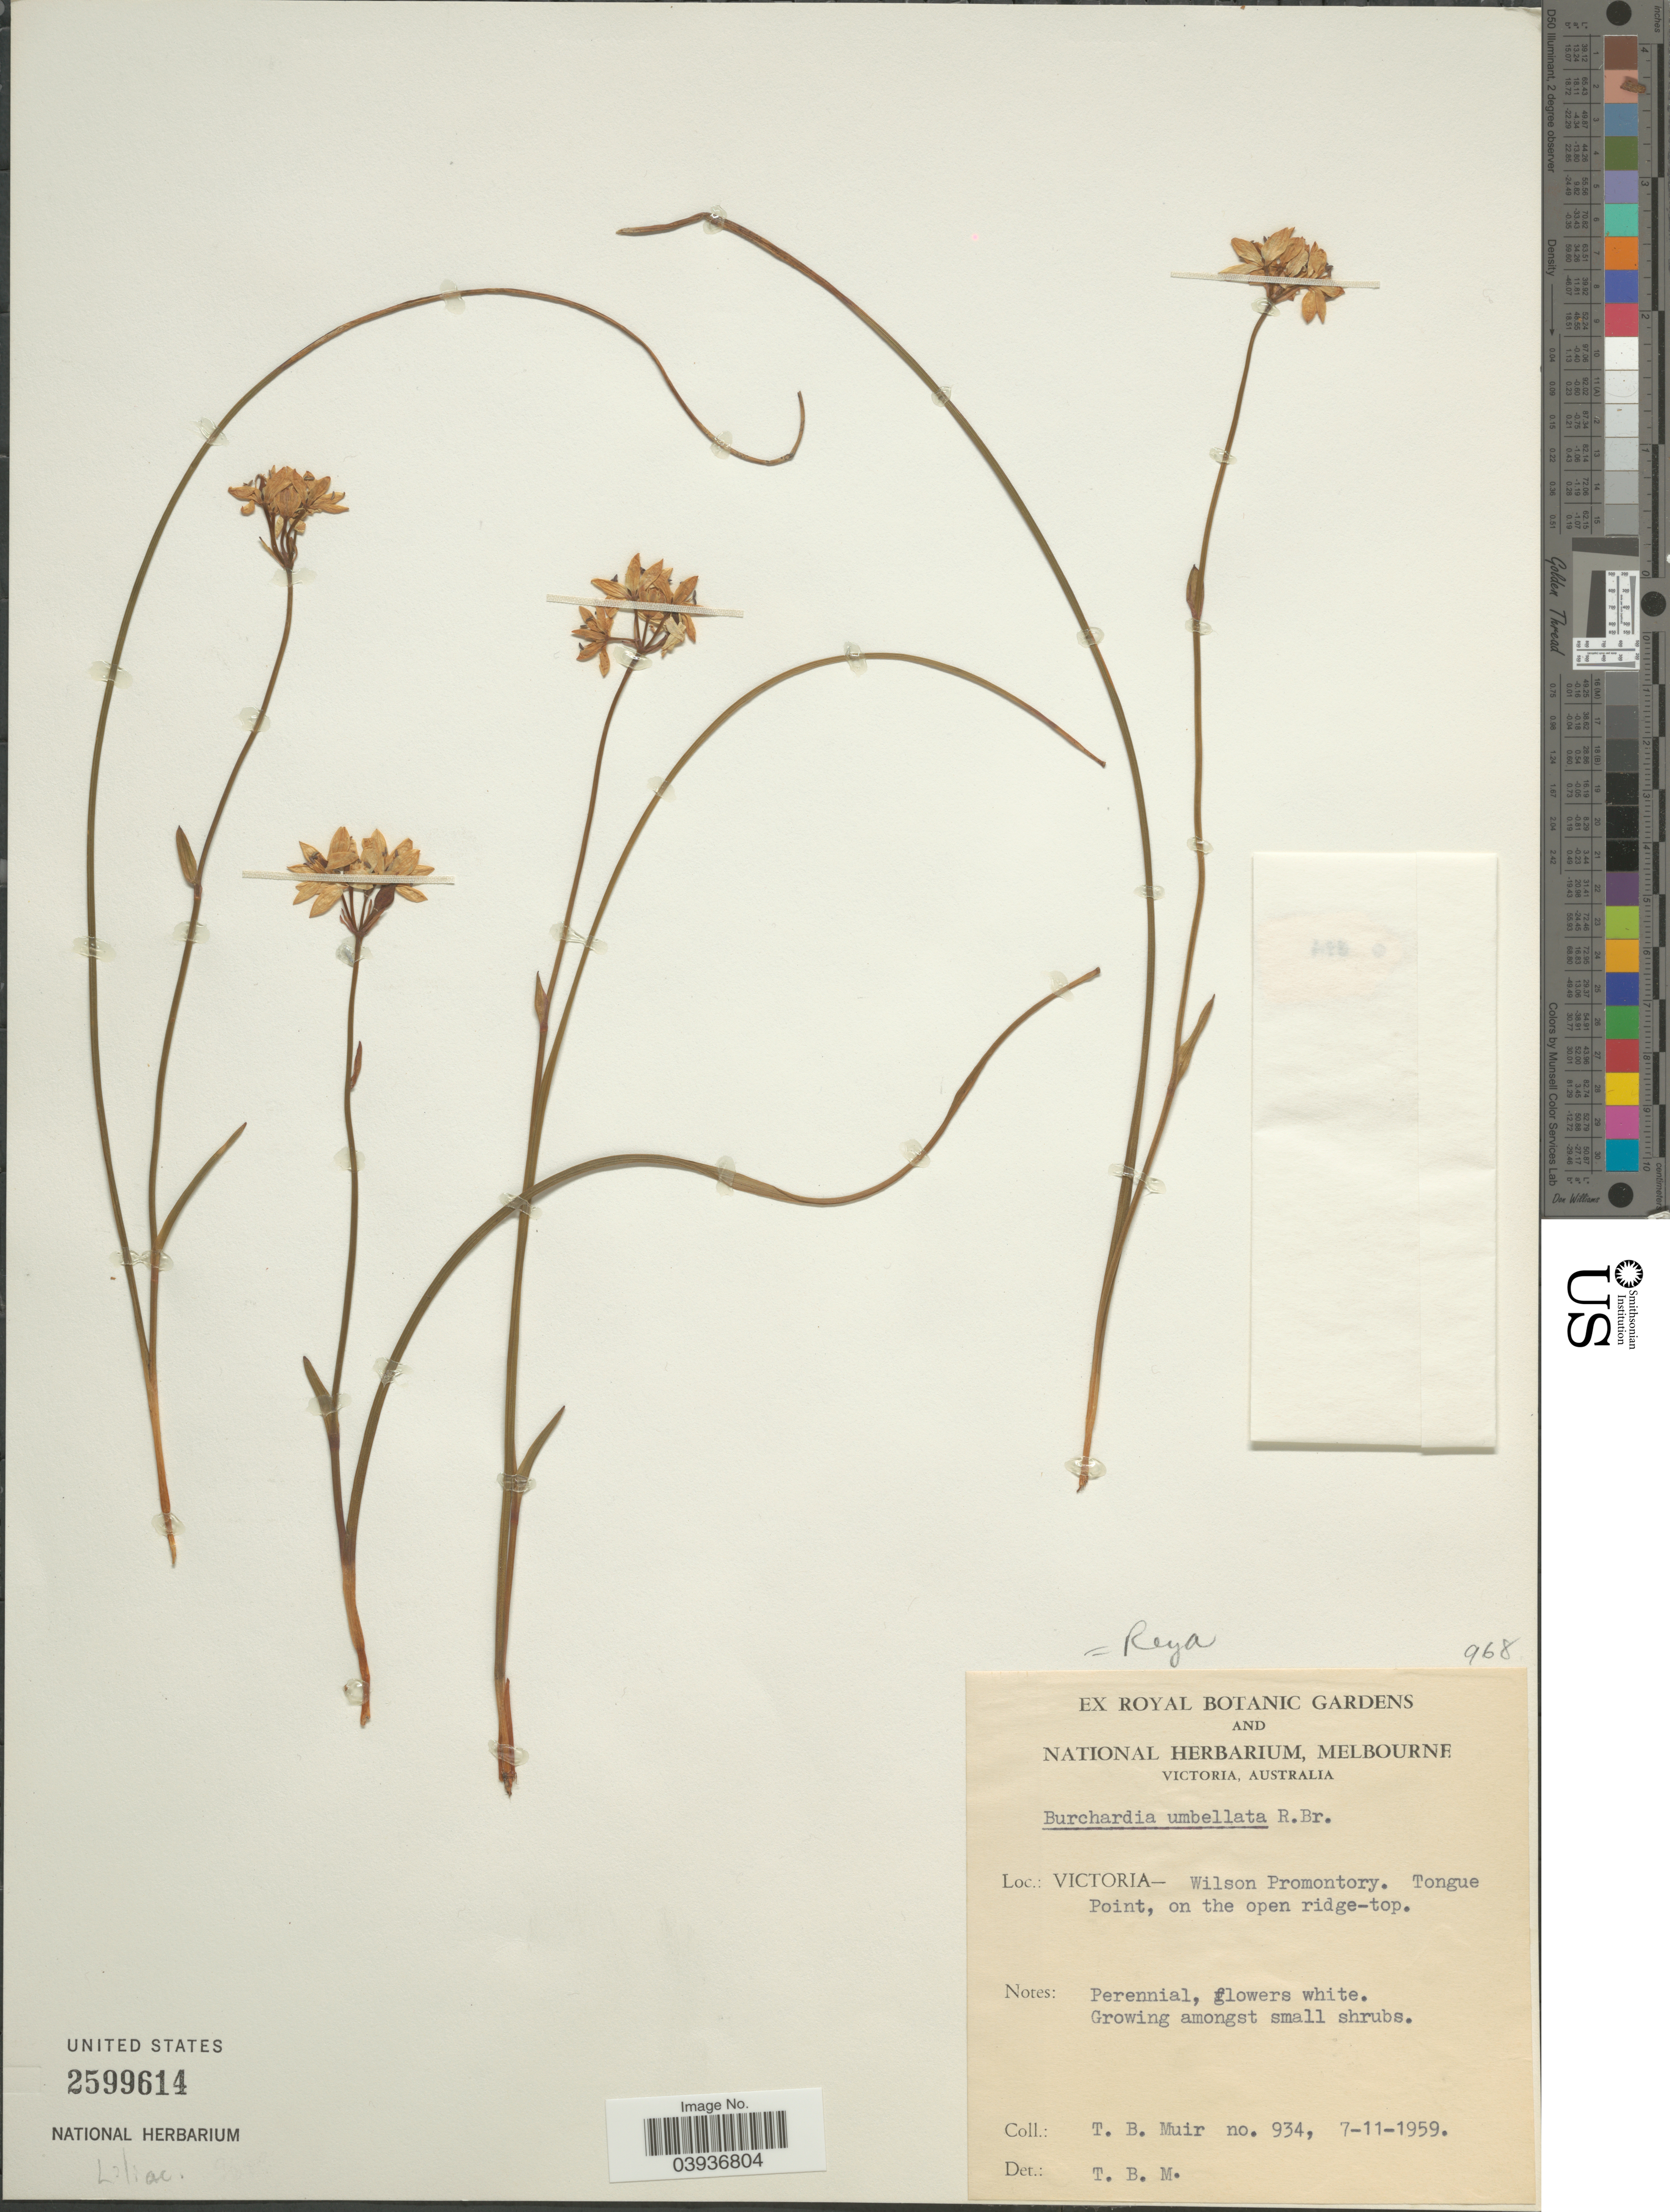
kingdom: Plantae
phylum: Tracheophyta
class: Liliopsida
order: Liliales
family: Colchicaceae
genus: Burchardia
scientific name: Burchardia umbellata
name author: R. Br.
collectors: J. Muir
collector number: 934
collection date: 1959-07-11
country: Australia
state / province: Victoria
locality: Wilson Promontory, Tongue Point, on the open-ridge top.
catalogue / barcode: US 2599614